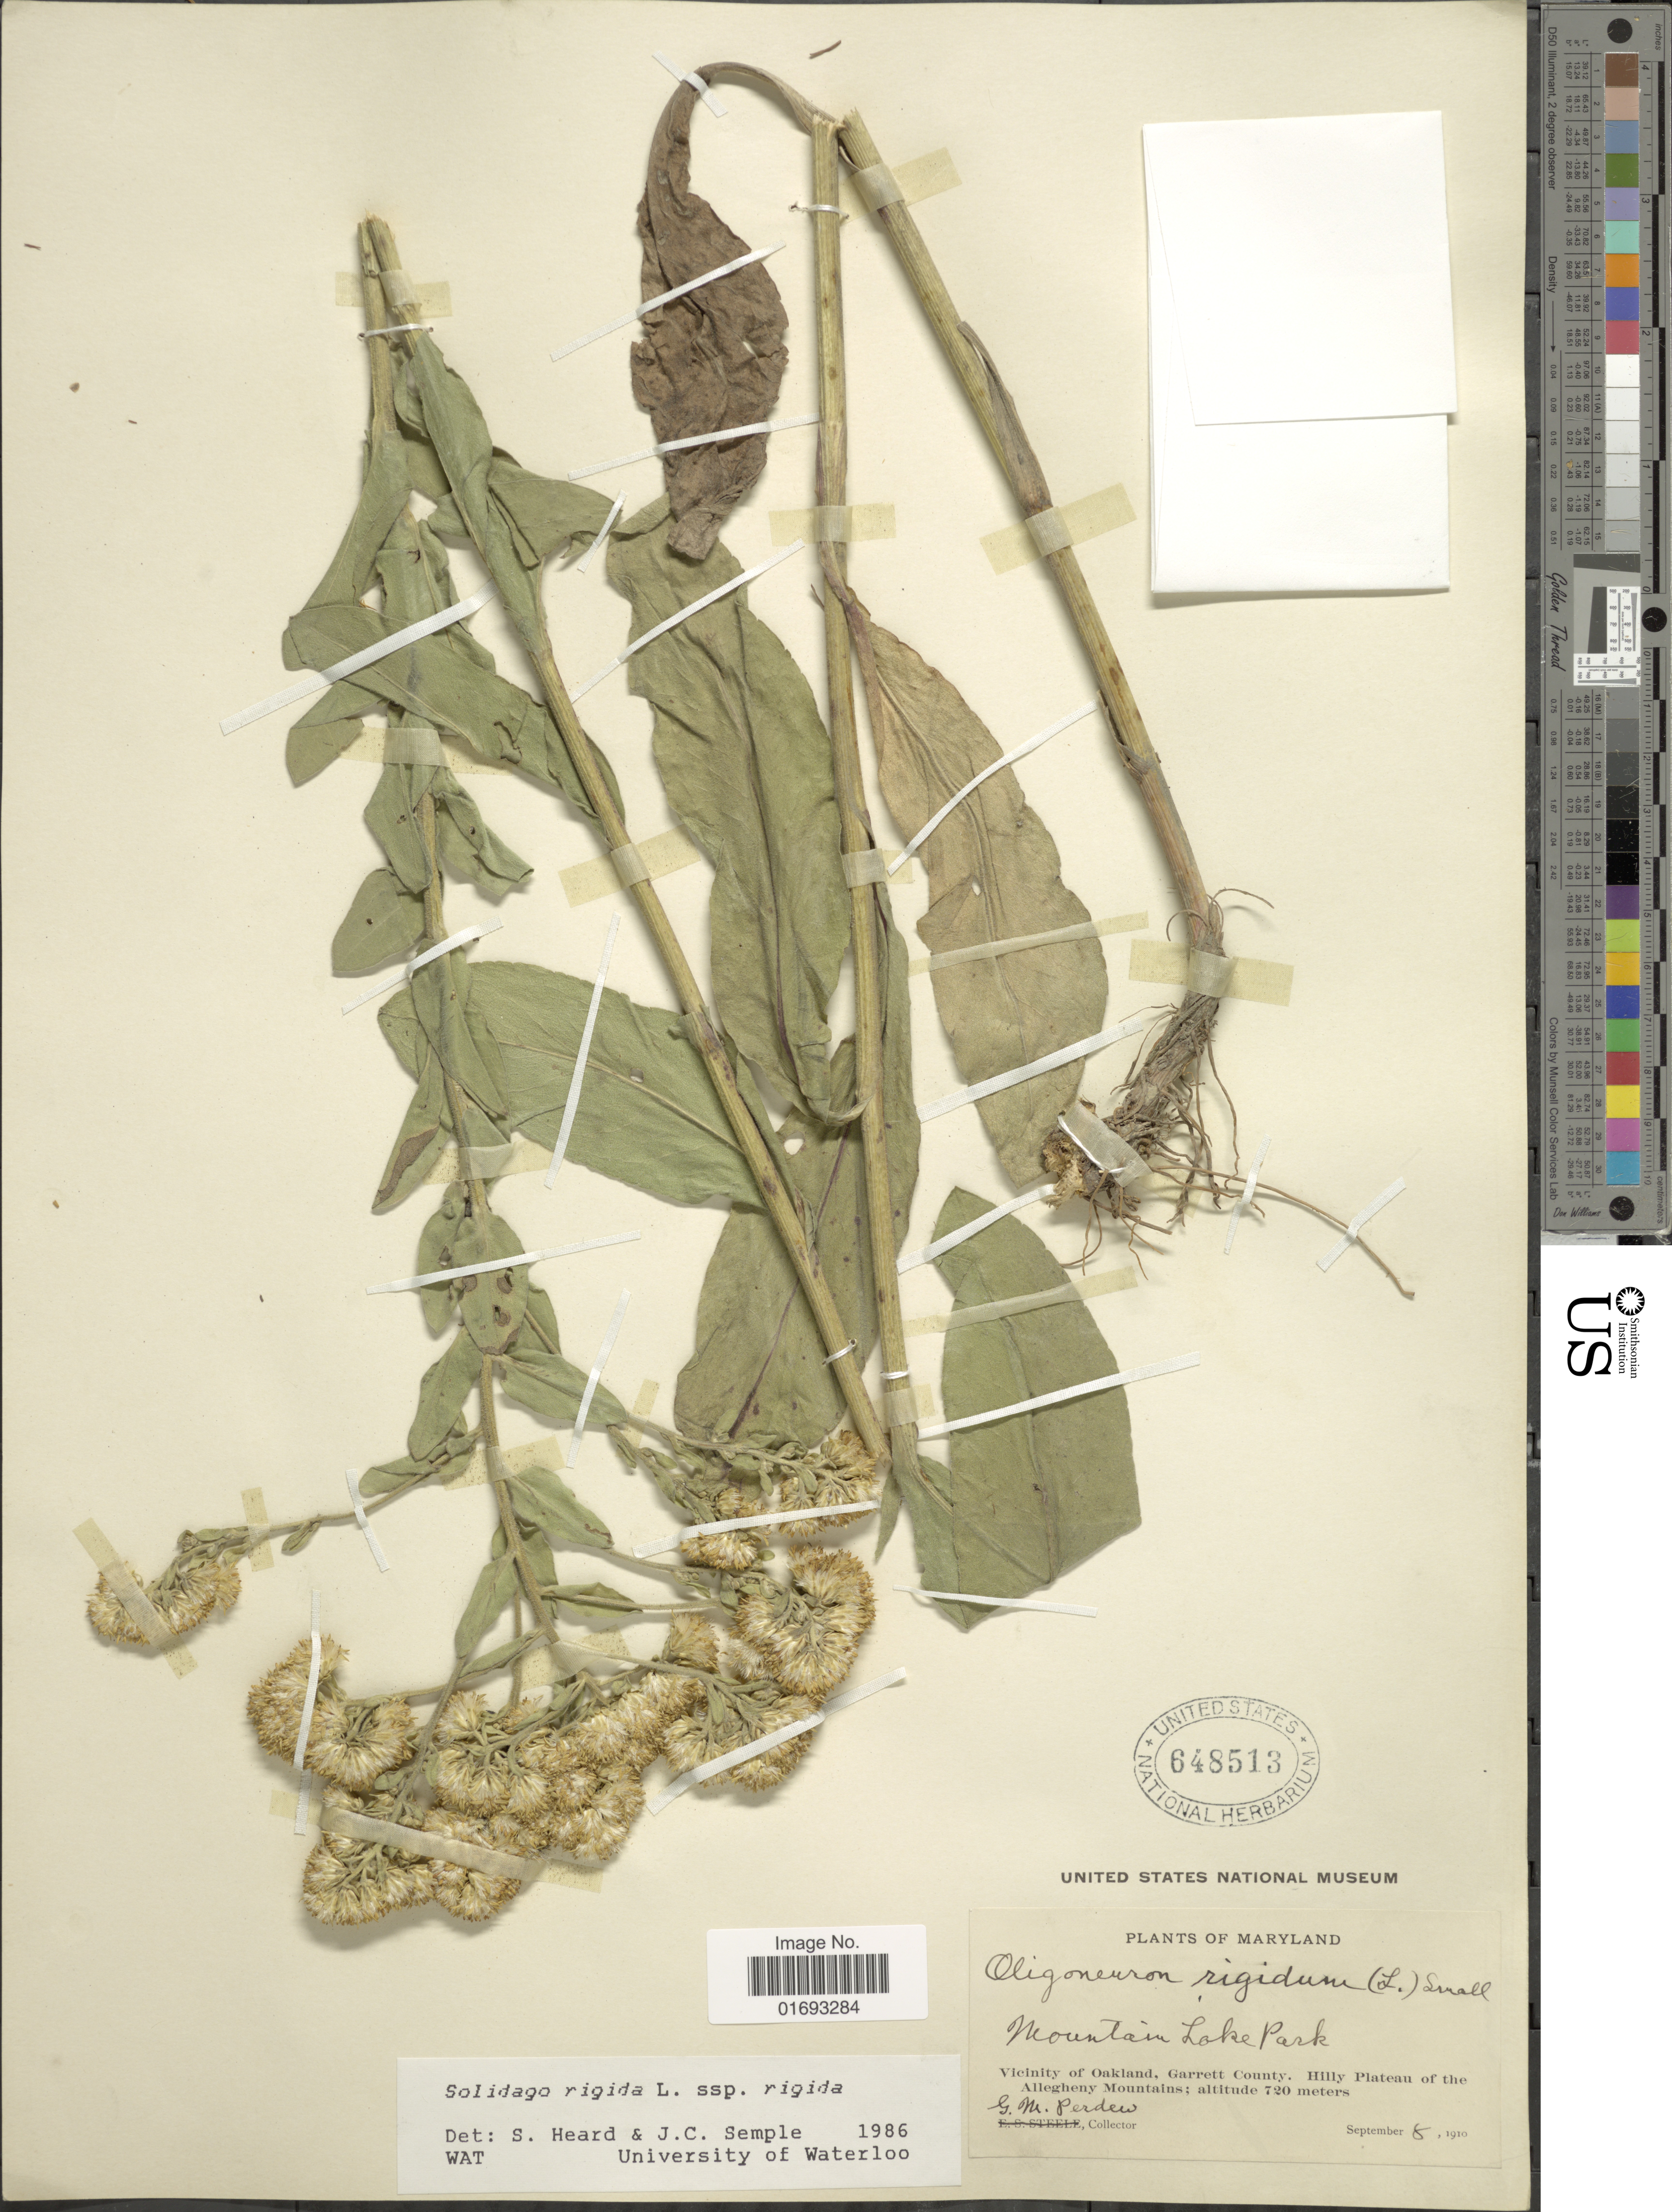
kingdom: Plantae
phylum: Tracheophyta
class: Magnoliopsida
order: Asterales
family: Asteraceae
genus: Oligoneuron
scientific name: Oligoneuron rigidum var. rigidum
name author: (L.) Small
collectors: G. Perdew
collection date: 1910-09-08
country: United States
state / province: Maryland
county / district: Garrett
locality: Mountain Lake Park, vicinity of Oakland, Garrett County, Hilly Plateau of the Allegheny Mountains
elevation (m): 720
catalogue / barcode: US 648513